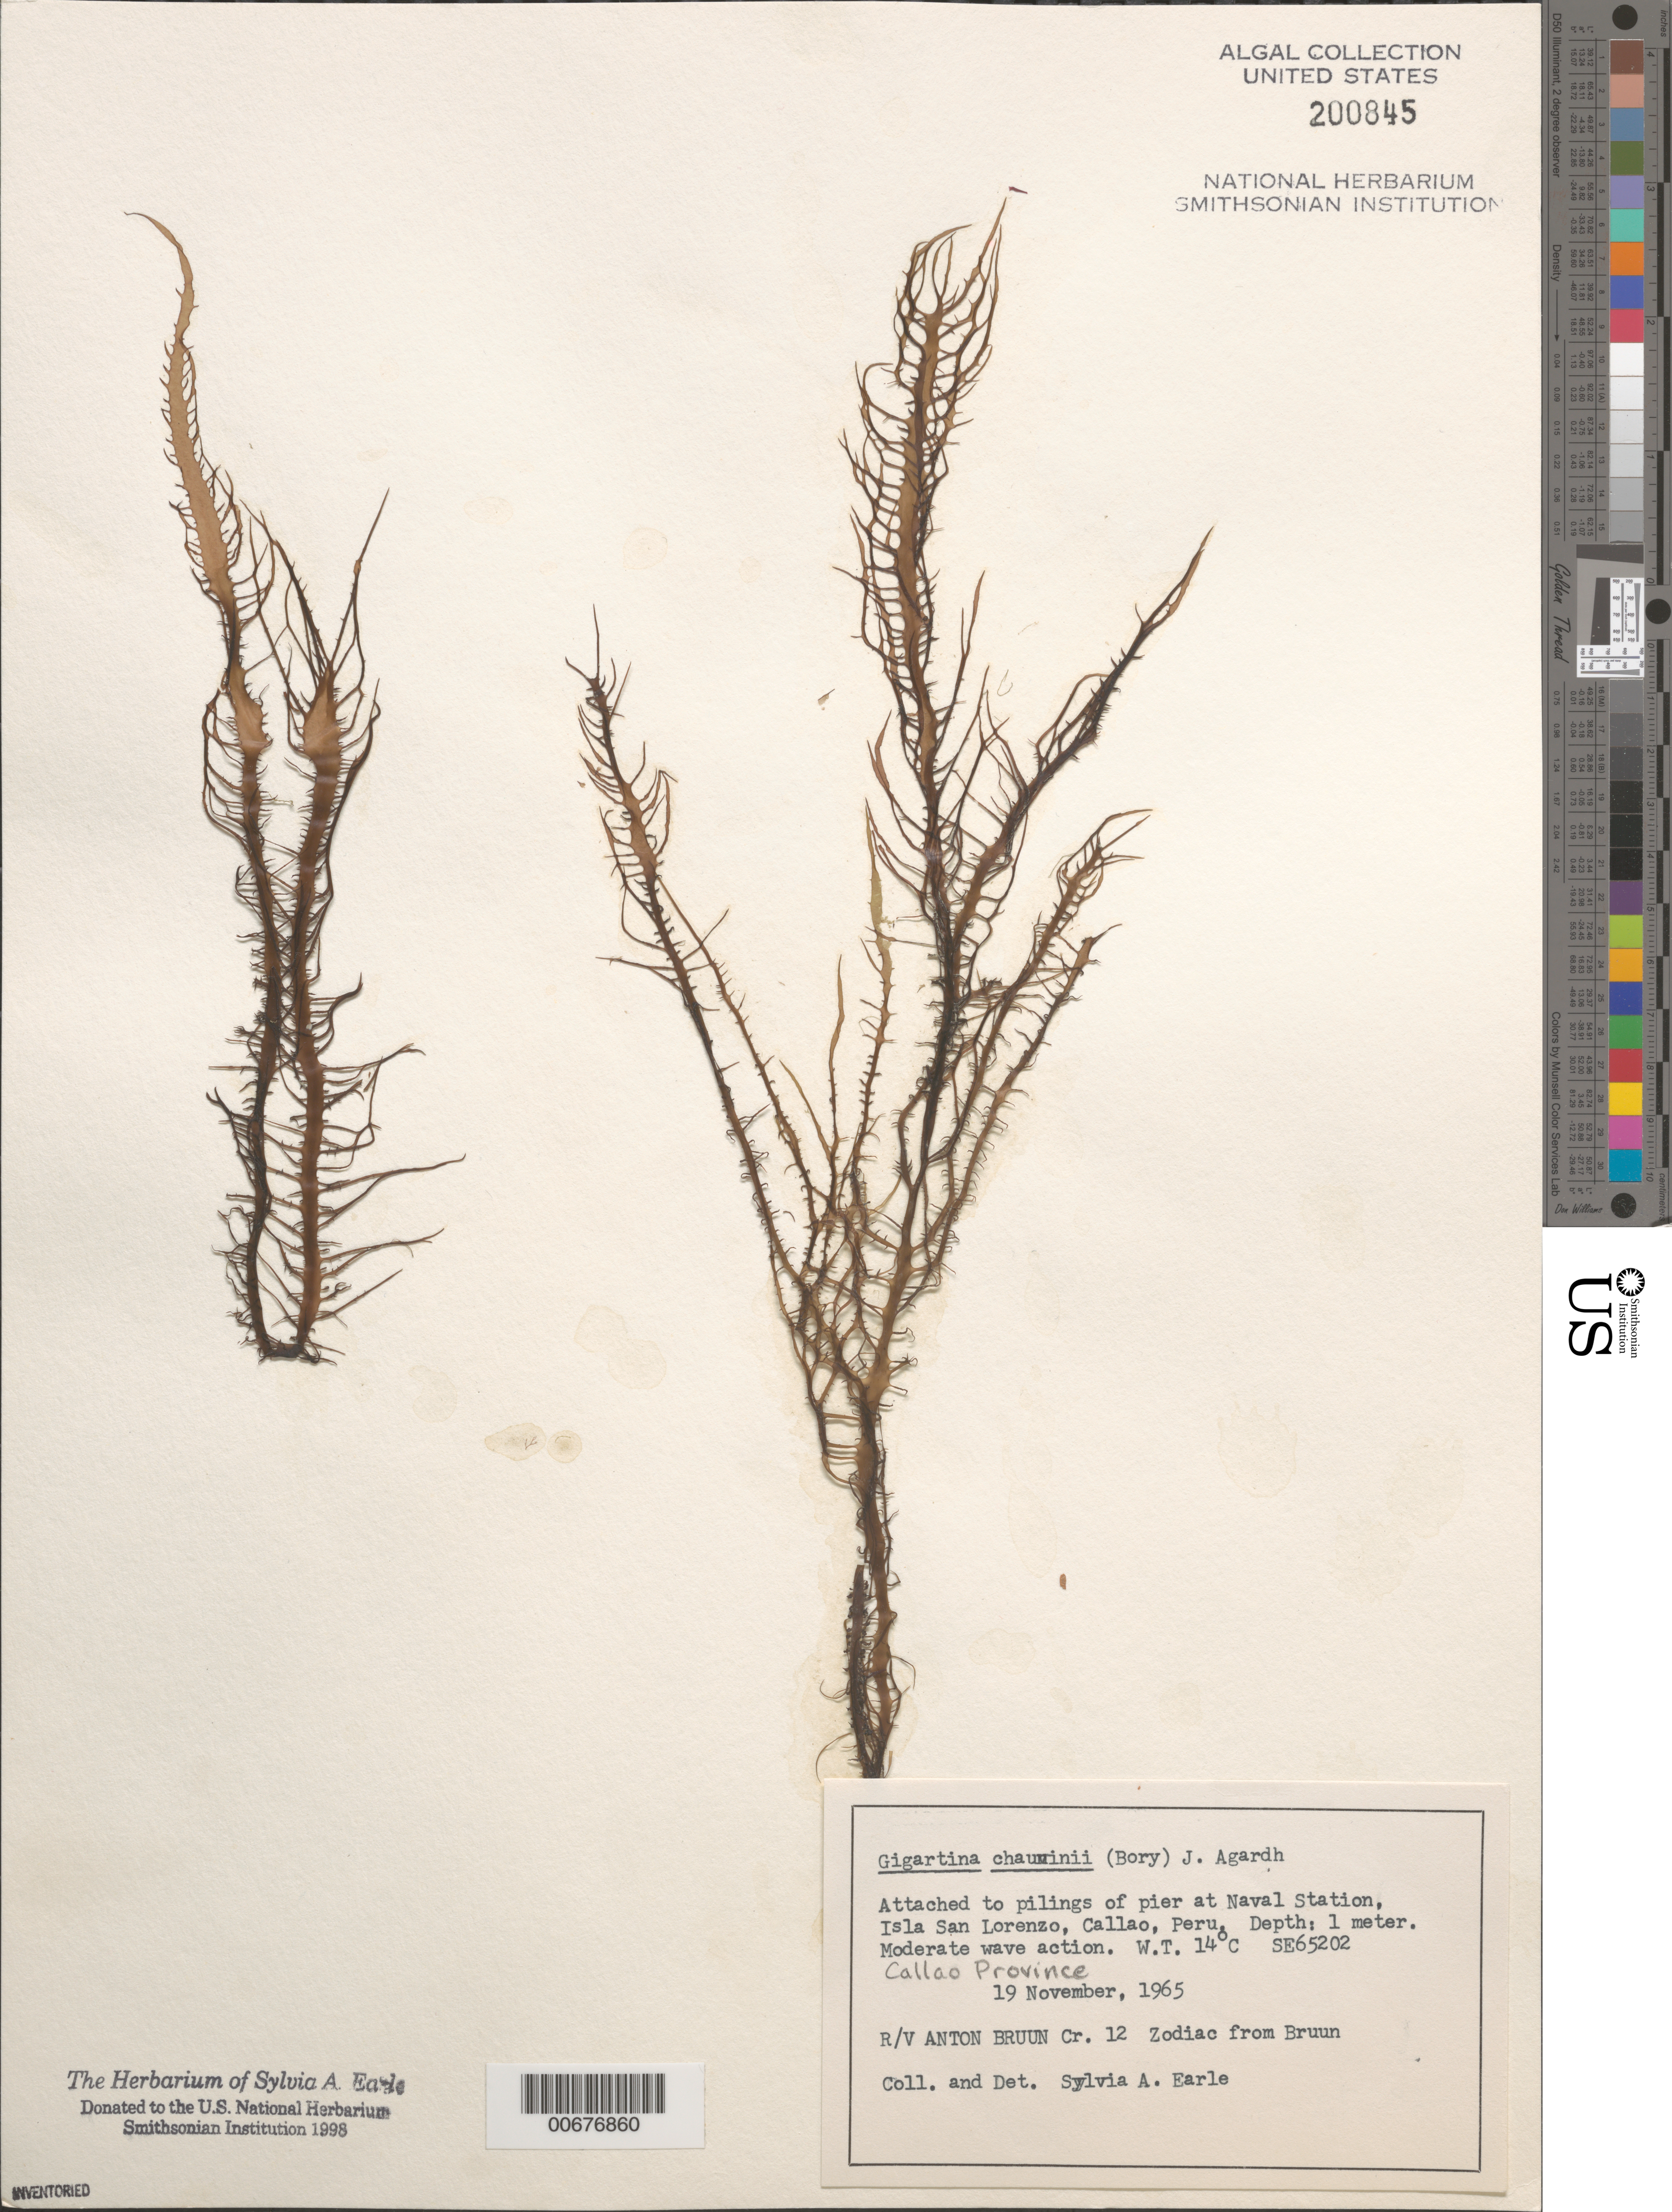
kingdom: Plantae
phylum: Rhodophyta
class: Florideophyceae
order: Gigartinales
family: Gigartinaceae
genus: Chondracanthus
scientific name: Chondracanthus chauvinii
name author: (Bory) Kütz.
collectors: S. A. Earle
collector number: SE 65202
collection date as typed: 19 Nov 1965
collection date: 1965-11-19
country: Peru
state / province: Callao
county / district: Callao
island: Isla San Lorenzo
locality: Callao, Naval Station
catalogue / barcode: US 200845